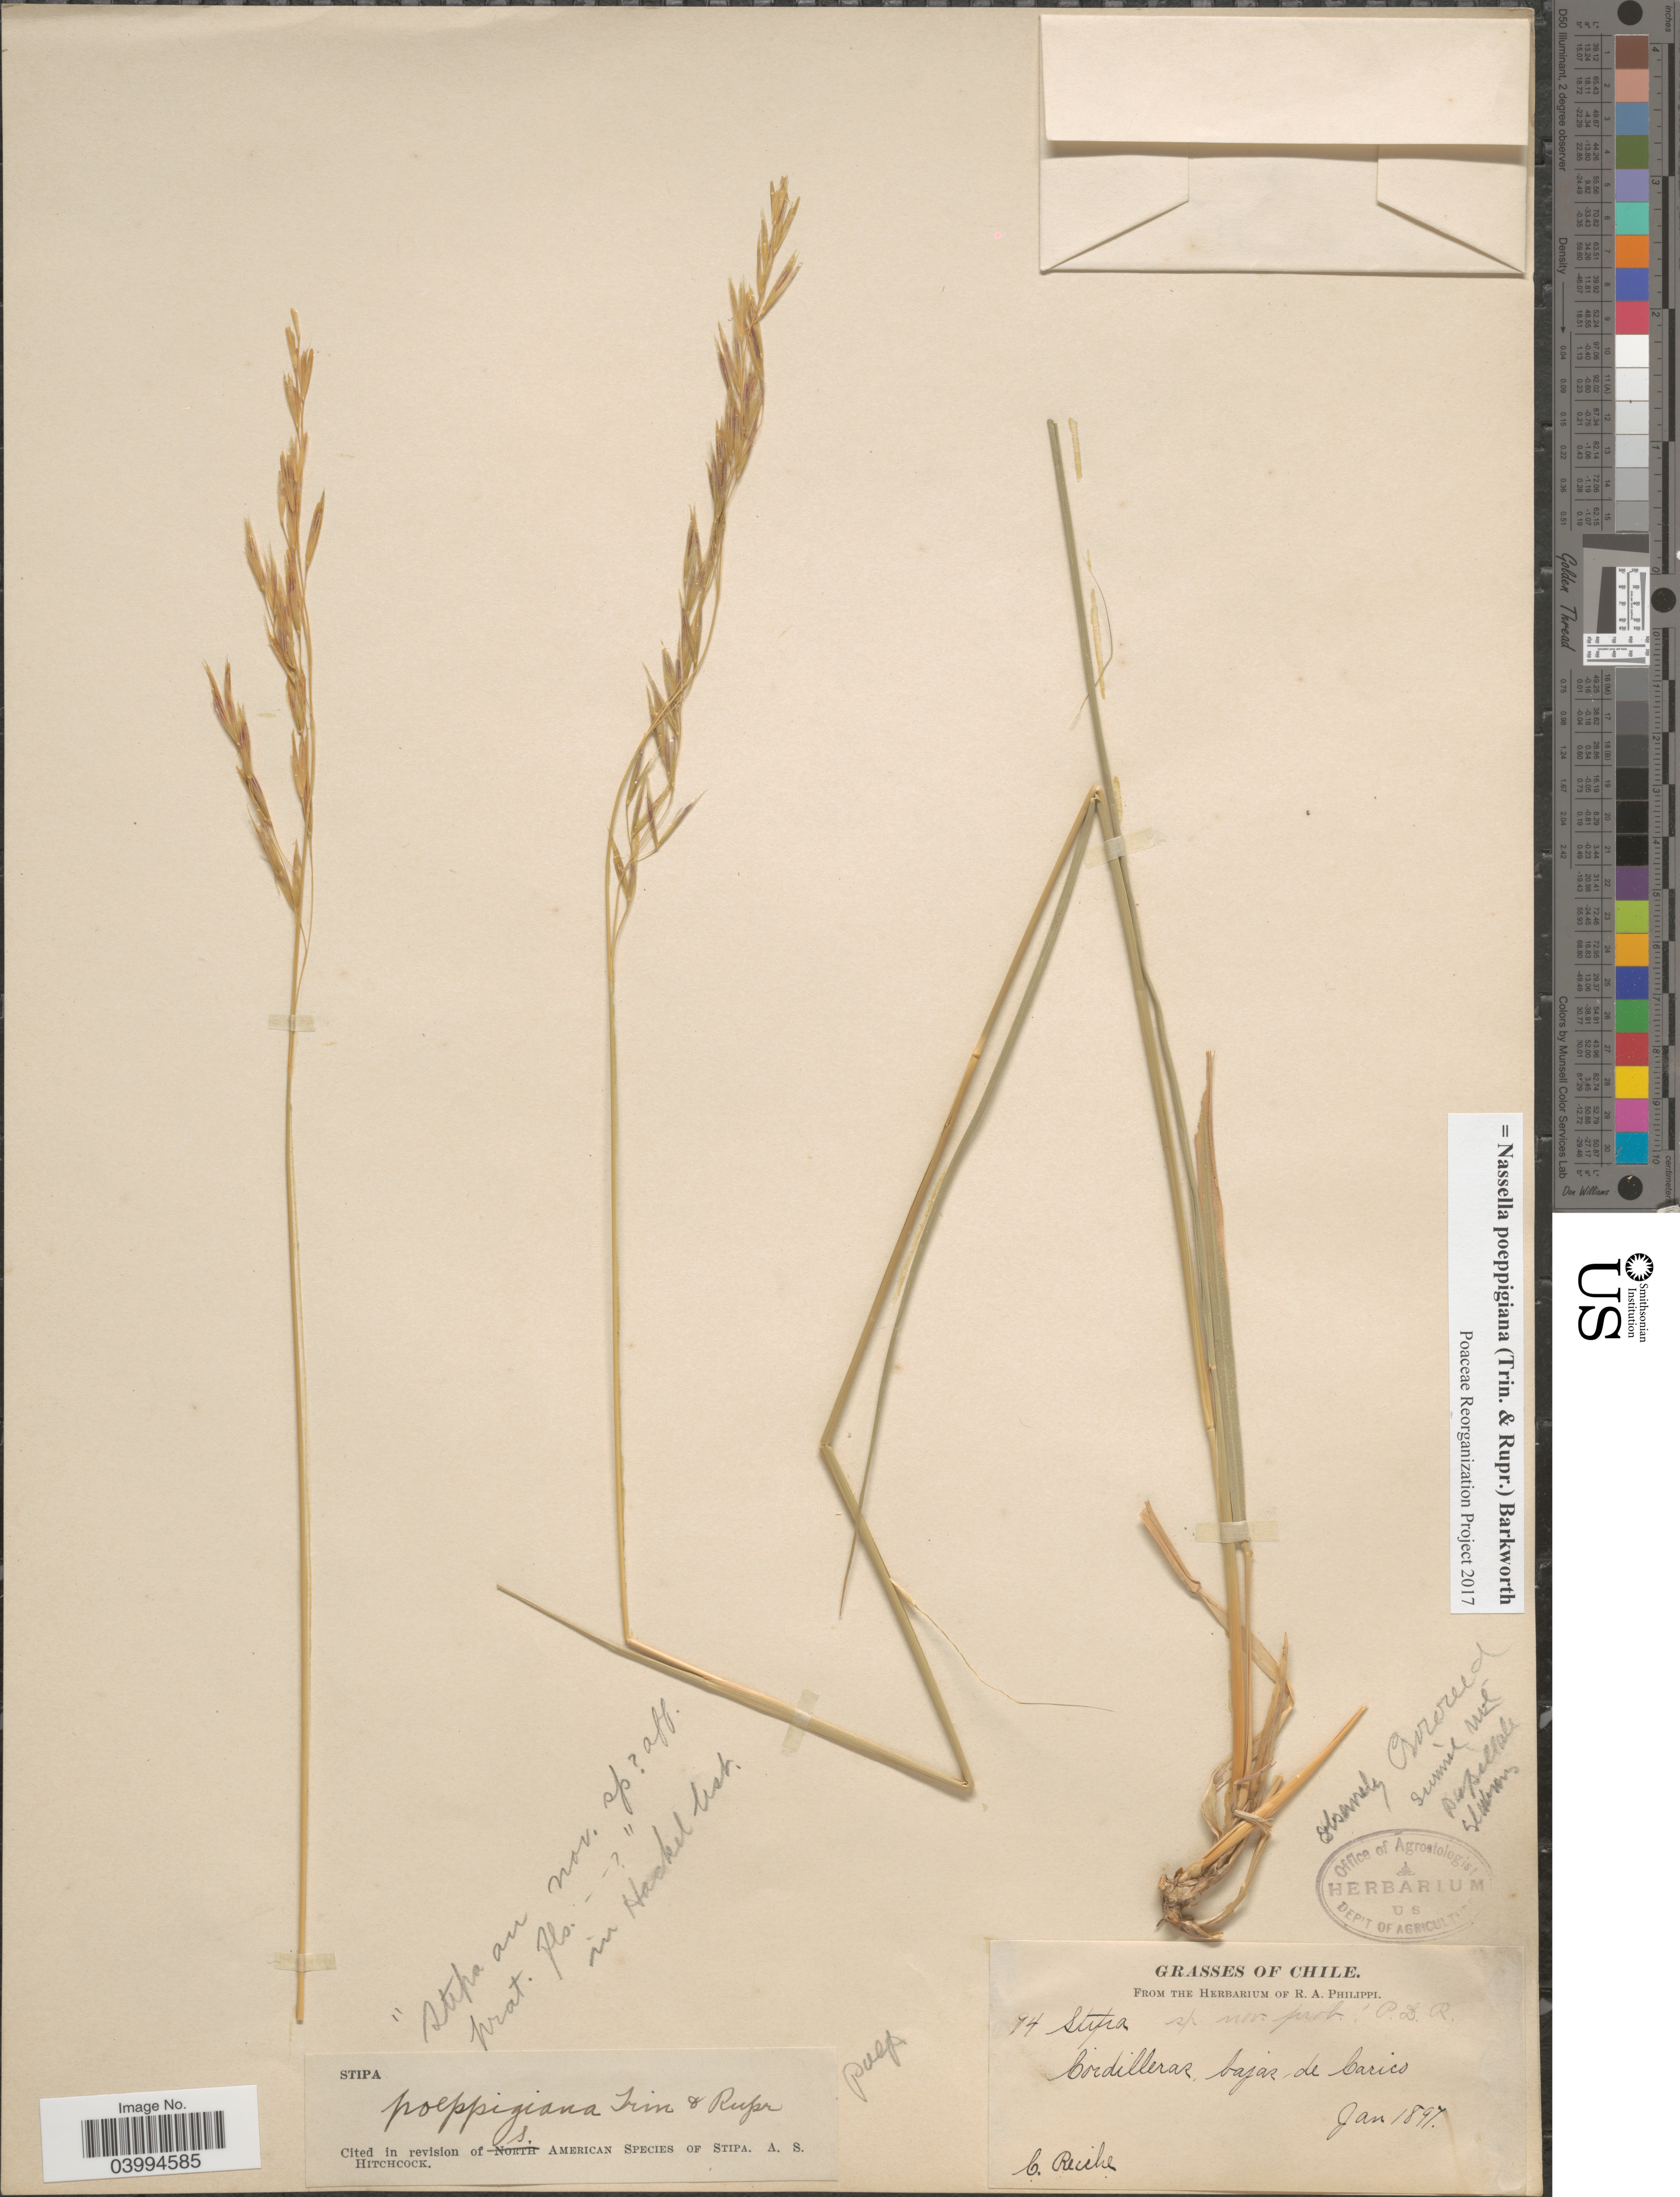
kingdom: Plantae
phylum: Tracheophyta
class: Liliopsida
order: Poales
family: Poaceae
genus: Nassella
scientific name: Nassella poeppigiana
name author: (Trin. & Rupr.) Barkworth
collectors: Reiche, C.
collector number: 94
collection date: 1897-01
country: Chile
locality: Cordilleras, bajas de Carico.